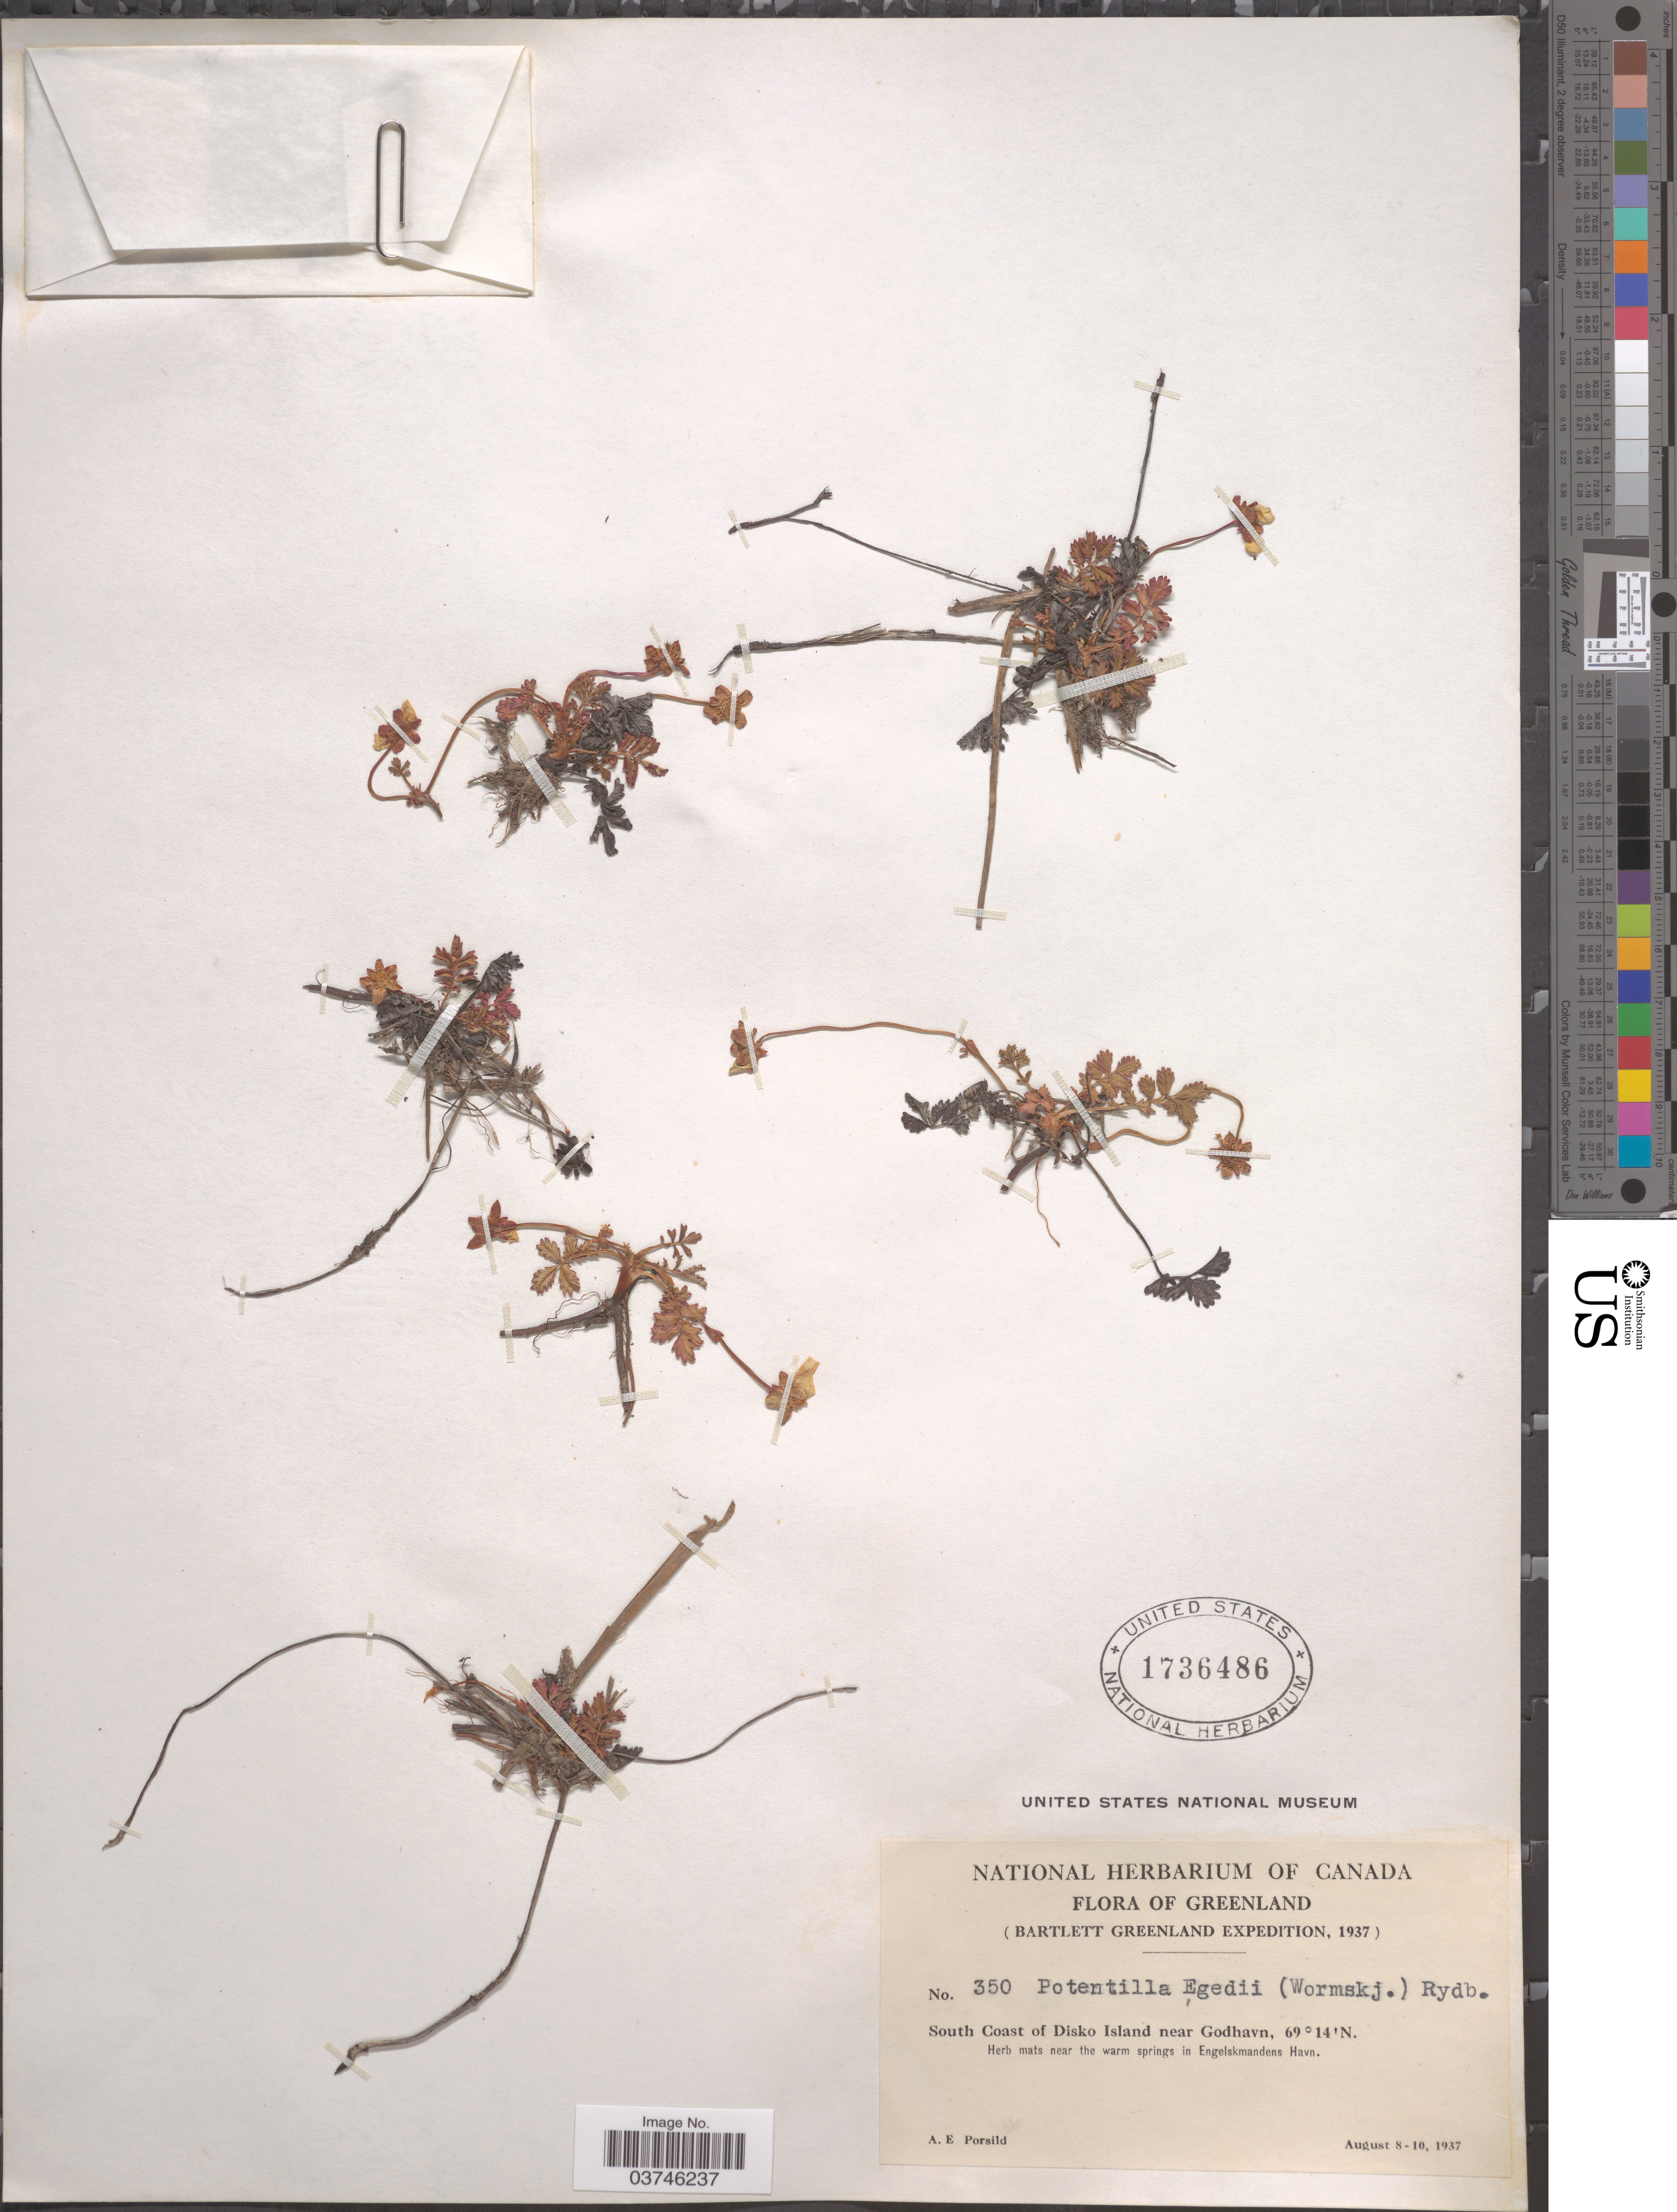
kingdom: Plantae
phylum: Tracheophyta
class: Magnoliopsida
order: Rosales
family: Rosaceae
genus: Argentina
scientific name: Argentina egedii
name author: (Wormsk. ex Oeder) Rydb.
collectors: A. E. Porsild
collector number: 350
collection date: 1937-08-08/1937-08-10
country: Greenland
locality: Greenland. South Coast of Disko Island near Godhaven. Near the warm springs in Engelsmandens Havn.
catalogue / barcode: US 1736486